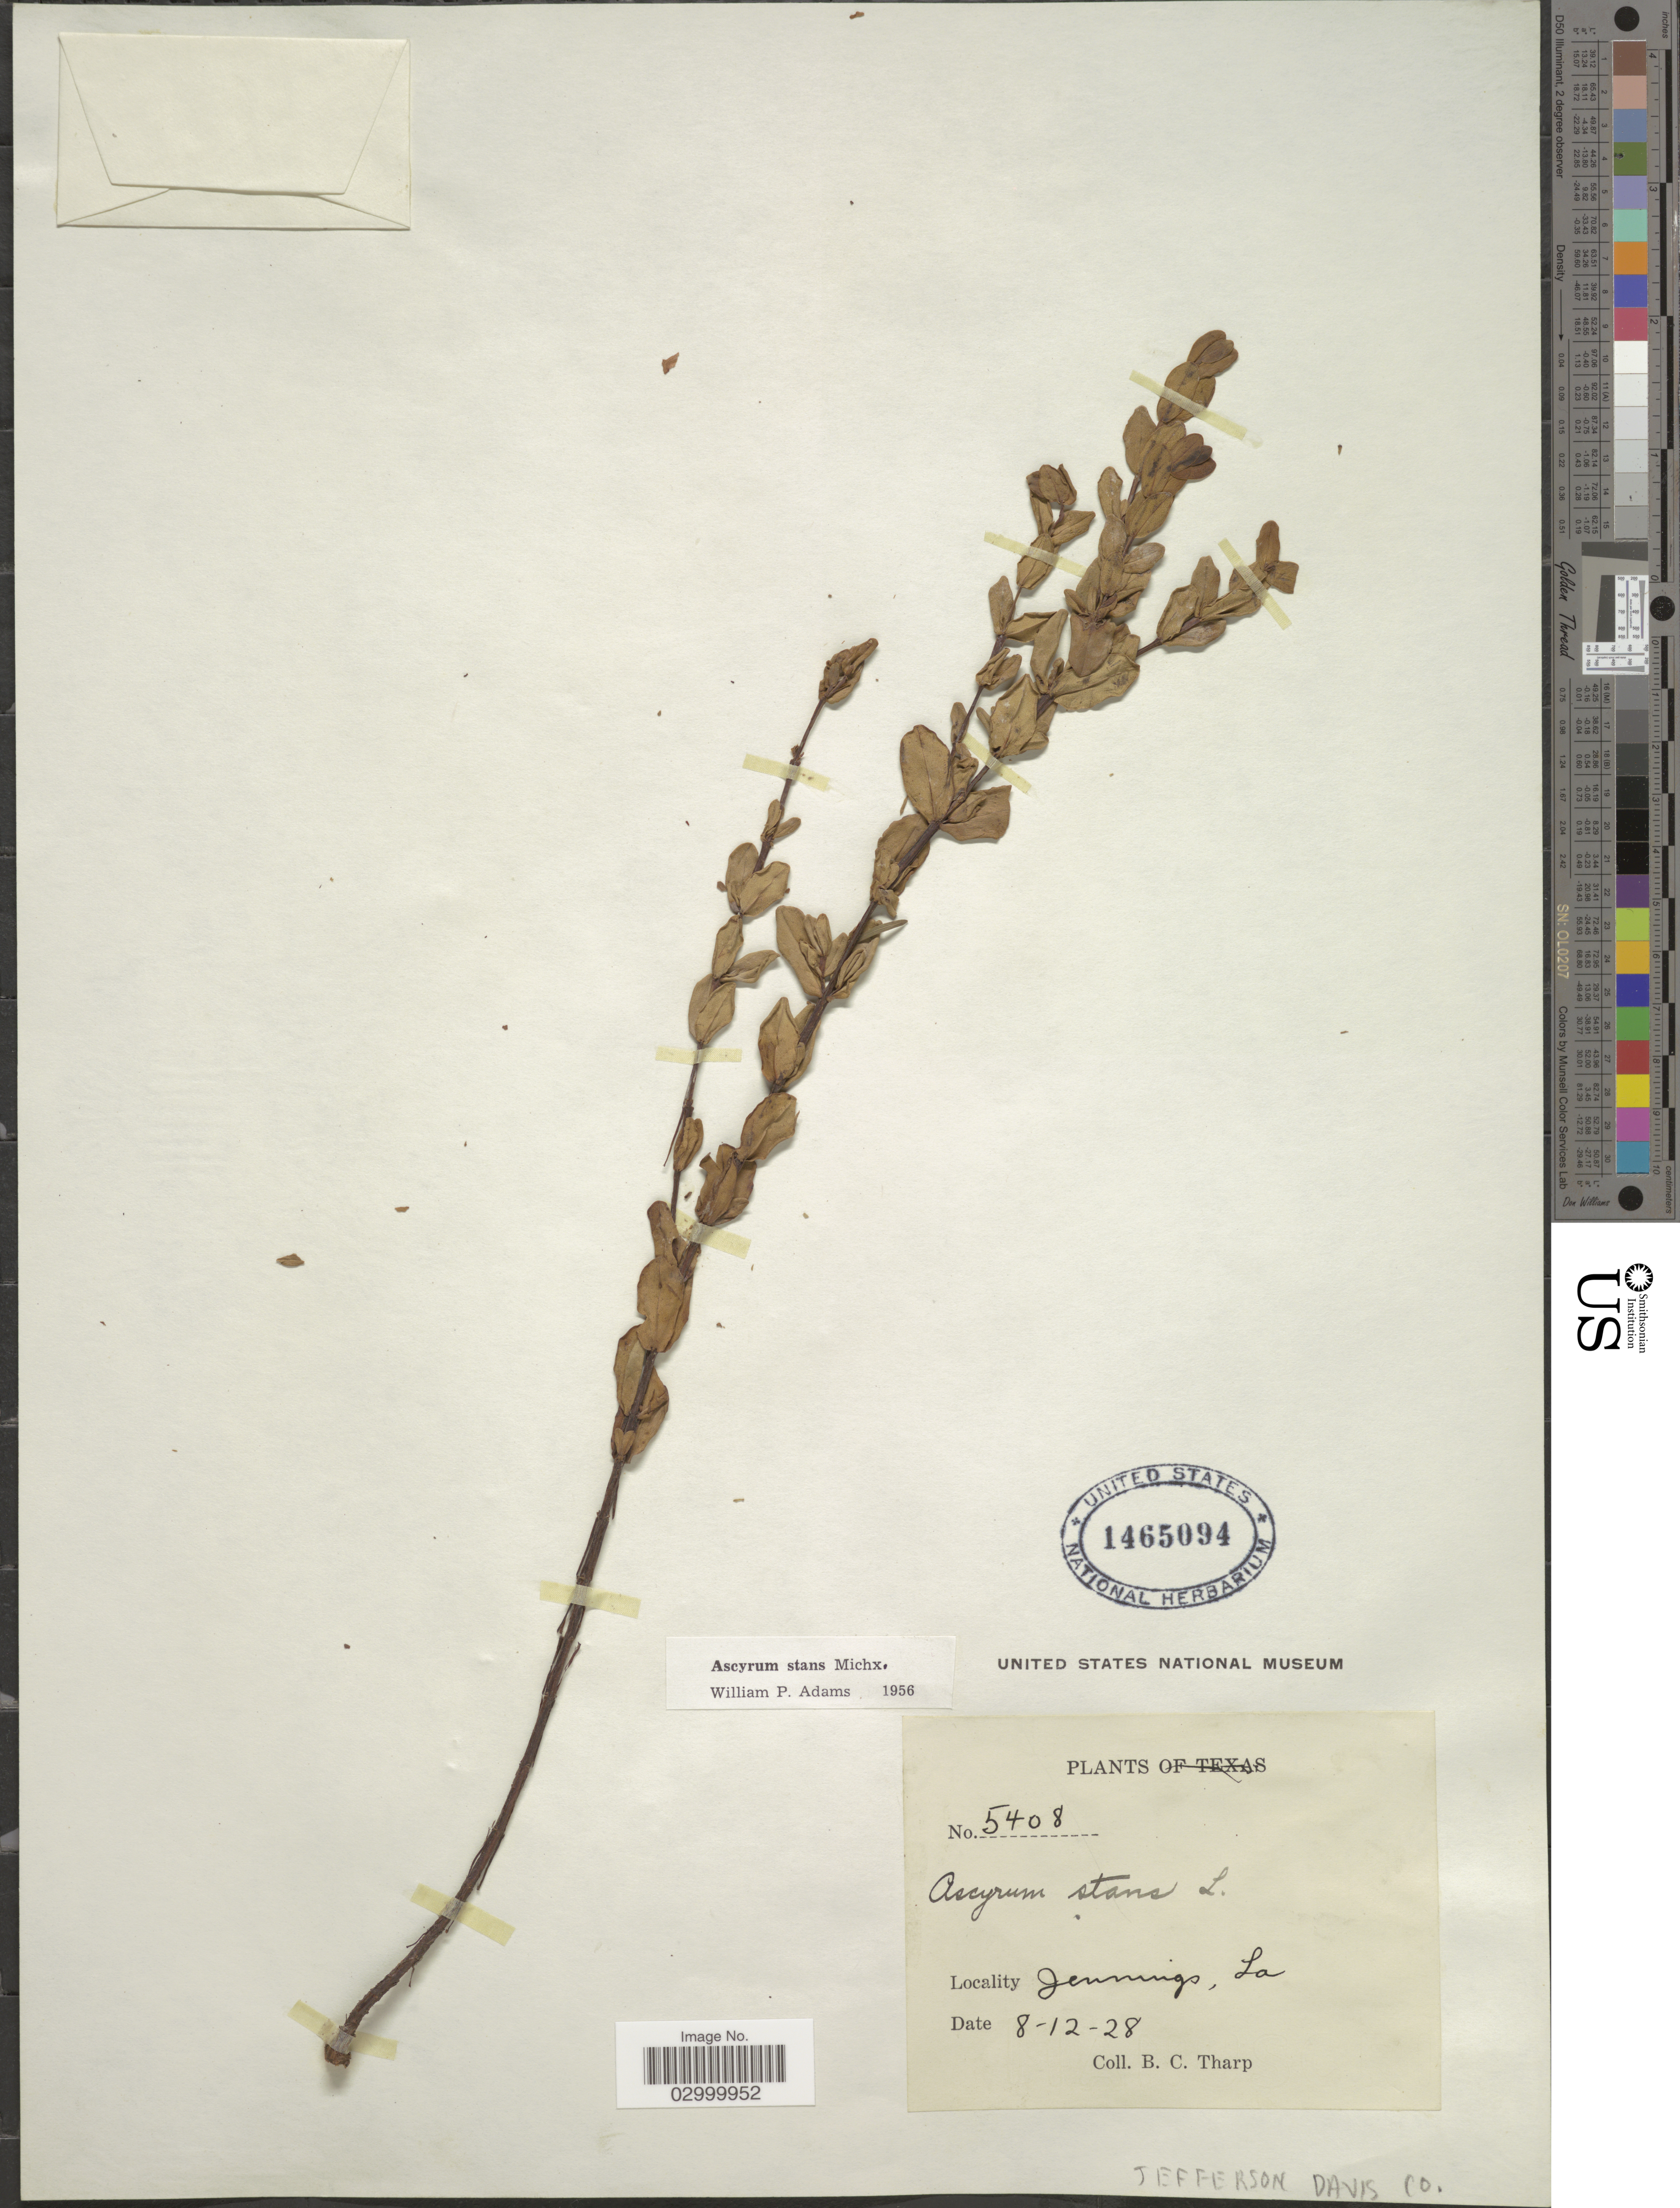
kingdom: Plantae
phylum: Tracheophyta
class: Magnoliopsida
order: Malpighiales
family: Hypericaceae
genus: Hypericum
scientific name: Hypericum crux-andreae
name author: (L.) Crantz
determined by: Strong, Mark T., (BOT), Smithsonian Institution - National Museum of Natural History (UNITED STATES)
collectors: B. C. Tharp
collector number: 5408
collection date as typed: Transcribed d/m/y: 12/8/28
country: United States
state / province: Louisiana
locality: Jennings, La. Jefferson Davis Co.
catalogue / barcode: US 1465094